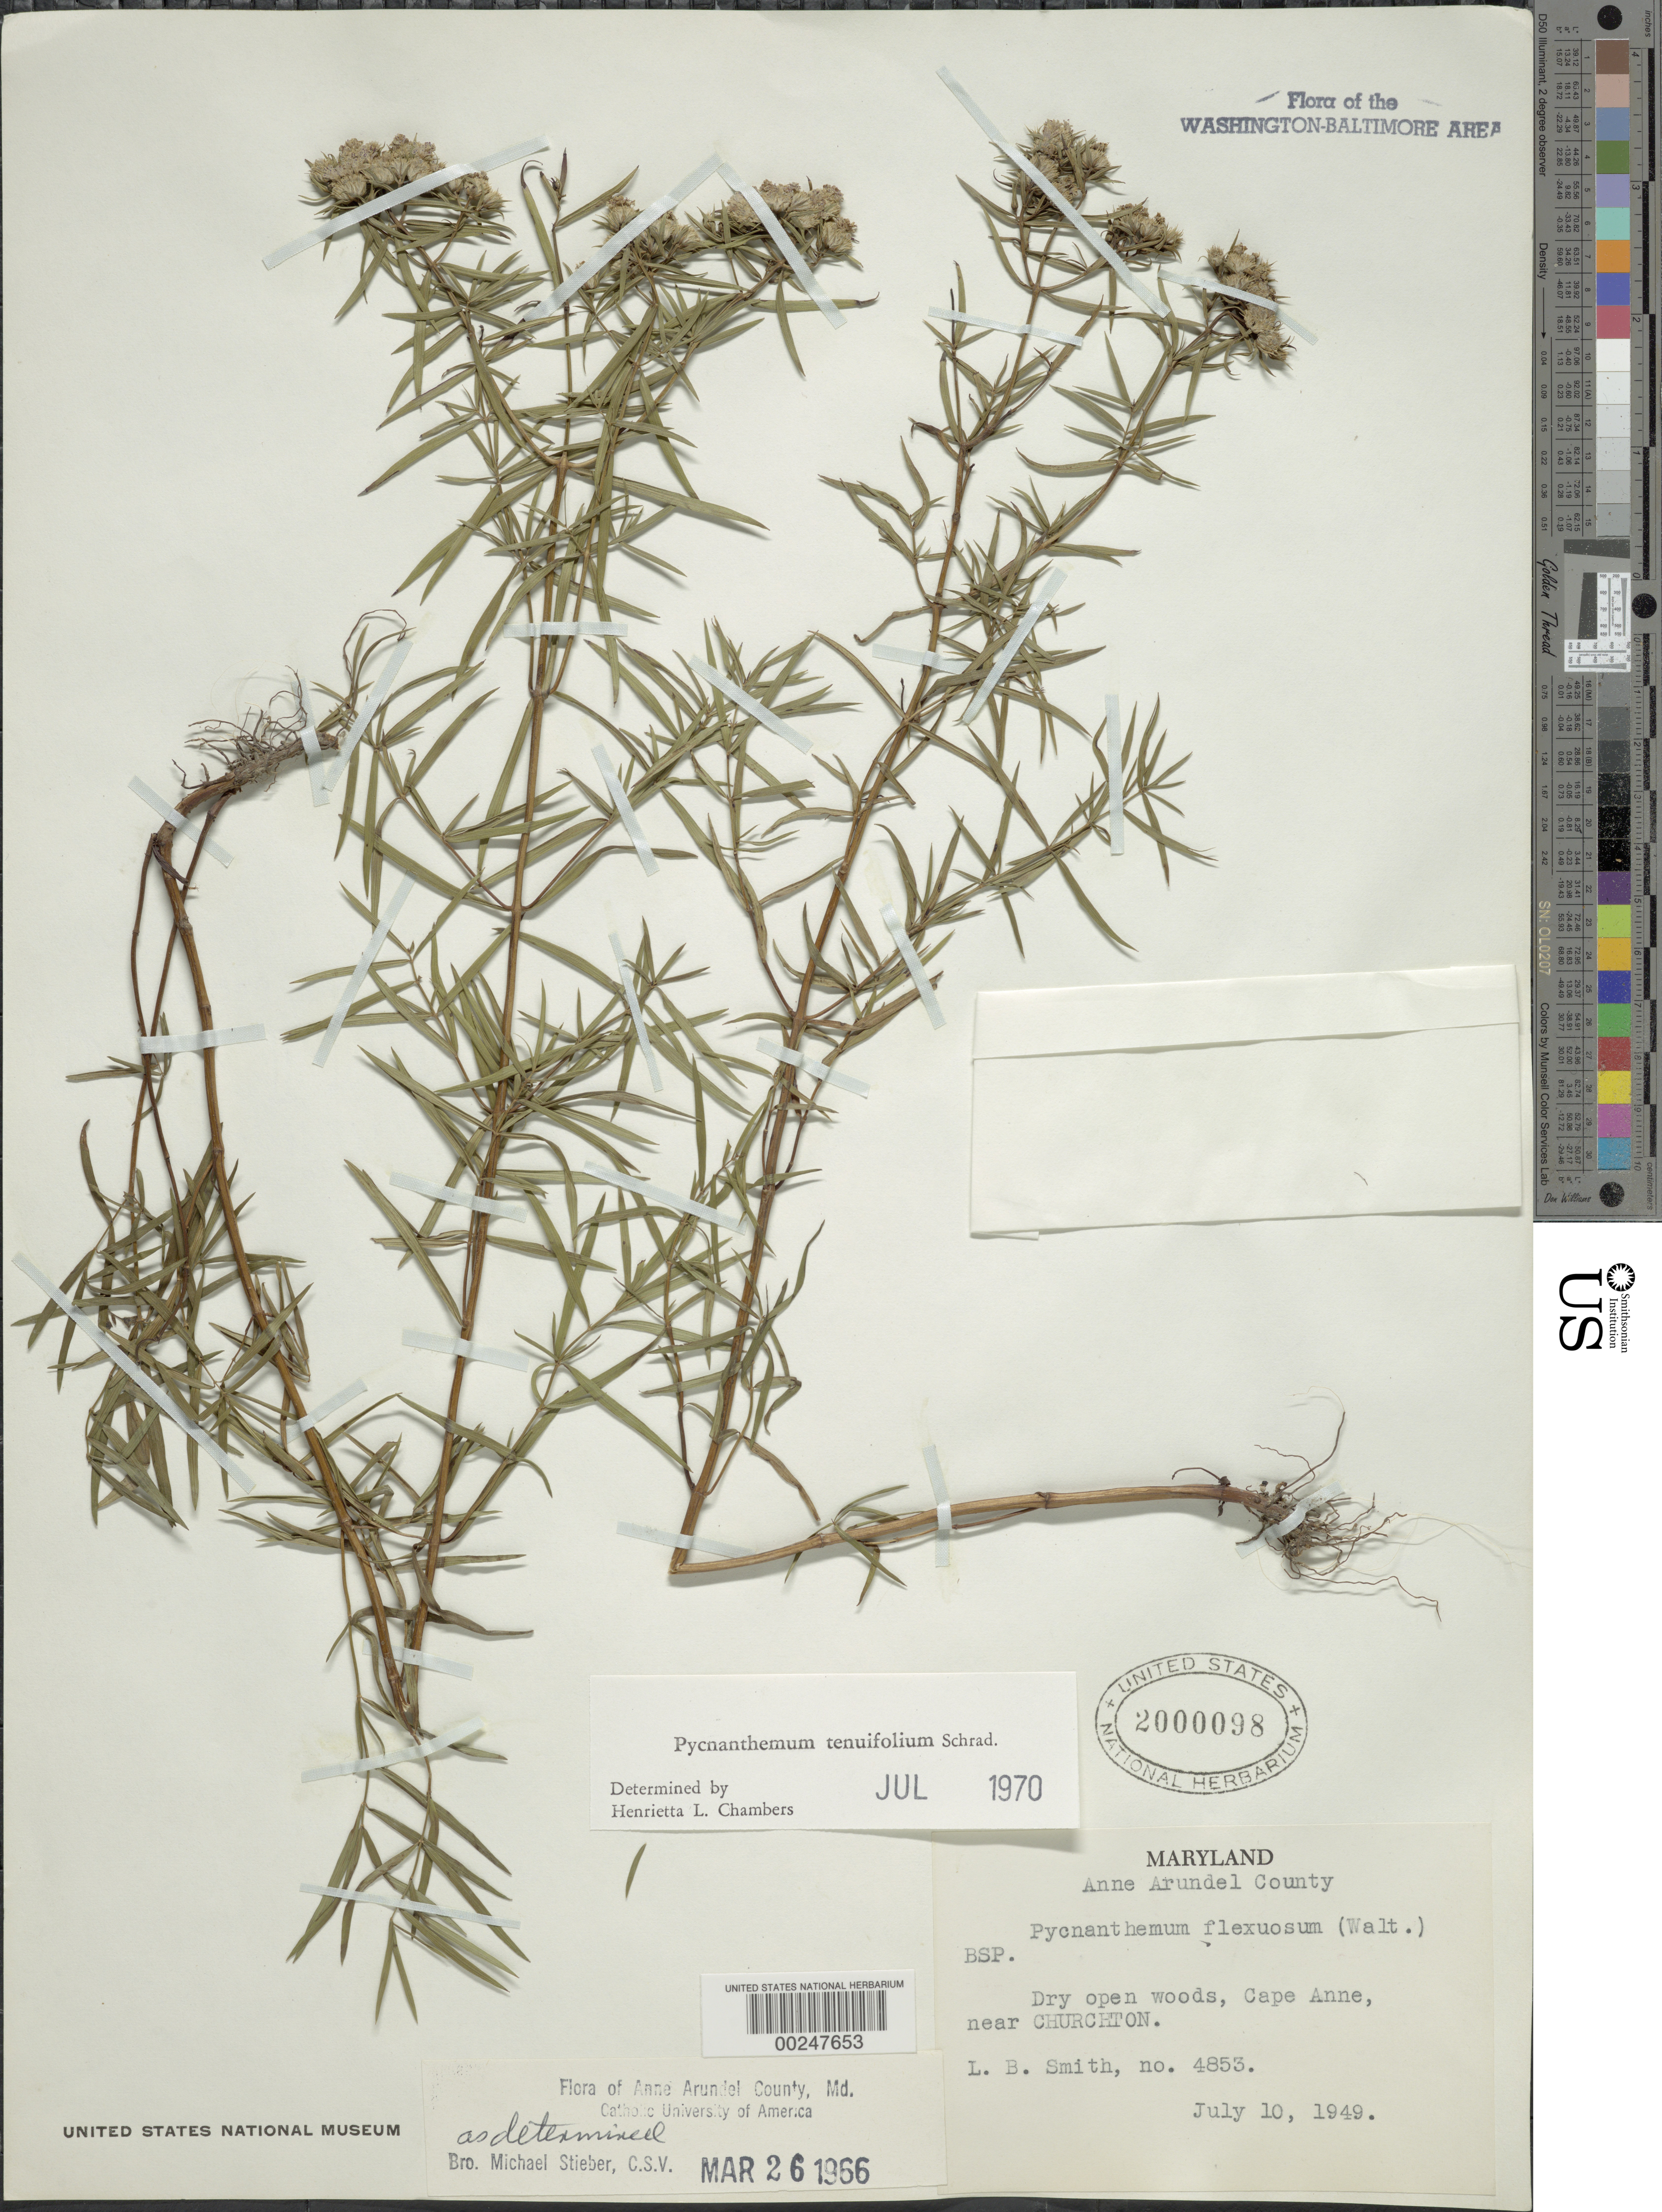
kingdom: Plantae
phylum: Tracheophyta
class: Magnoliopsida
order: Lamiales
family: Lamiaceae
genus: Pycnanthemum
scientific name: Pycnanthemum tenuifolium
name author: Schrad.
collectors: L. Smith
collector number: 4853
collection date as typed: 10 Jul 1949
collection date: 1949-07-10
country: United States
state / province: Maryland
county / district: Anne Arundel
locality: Cape Anne near Churchton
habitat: Dry open woods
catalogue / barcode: US 2000098